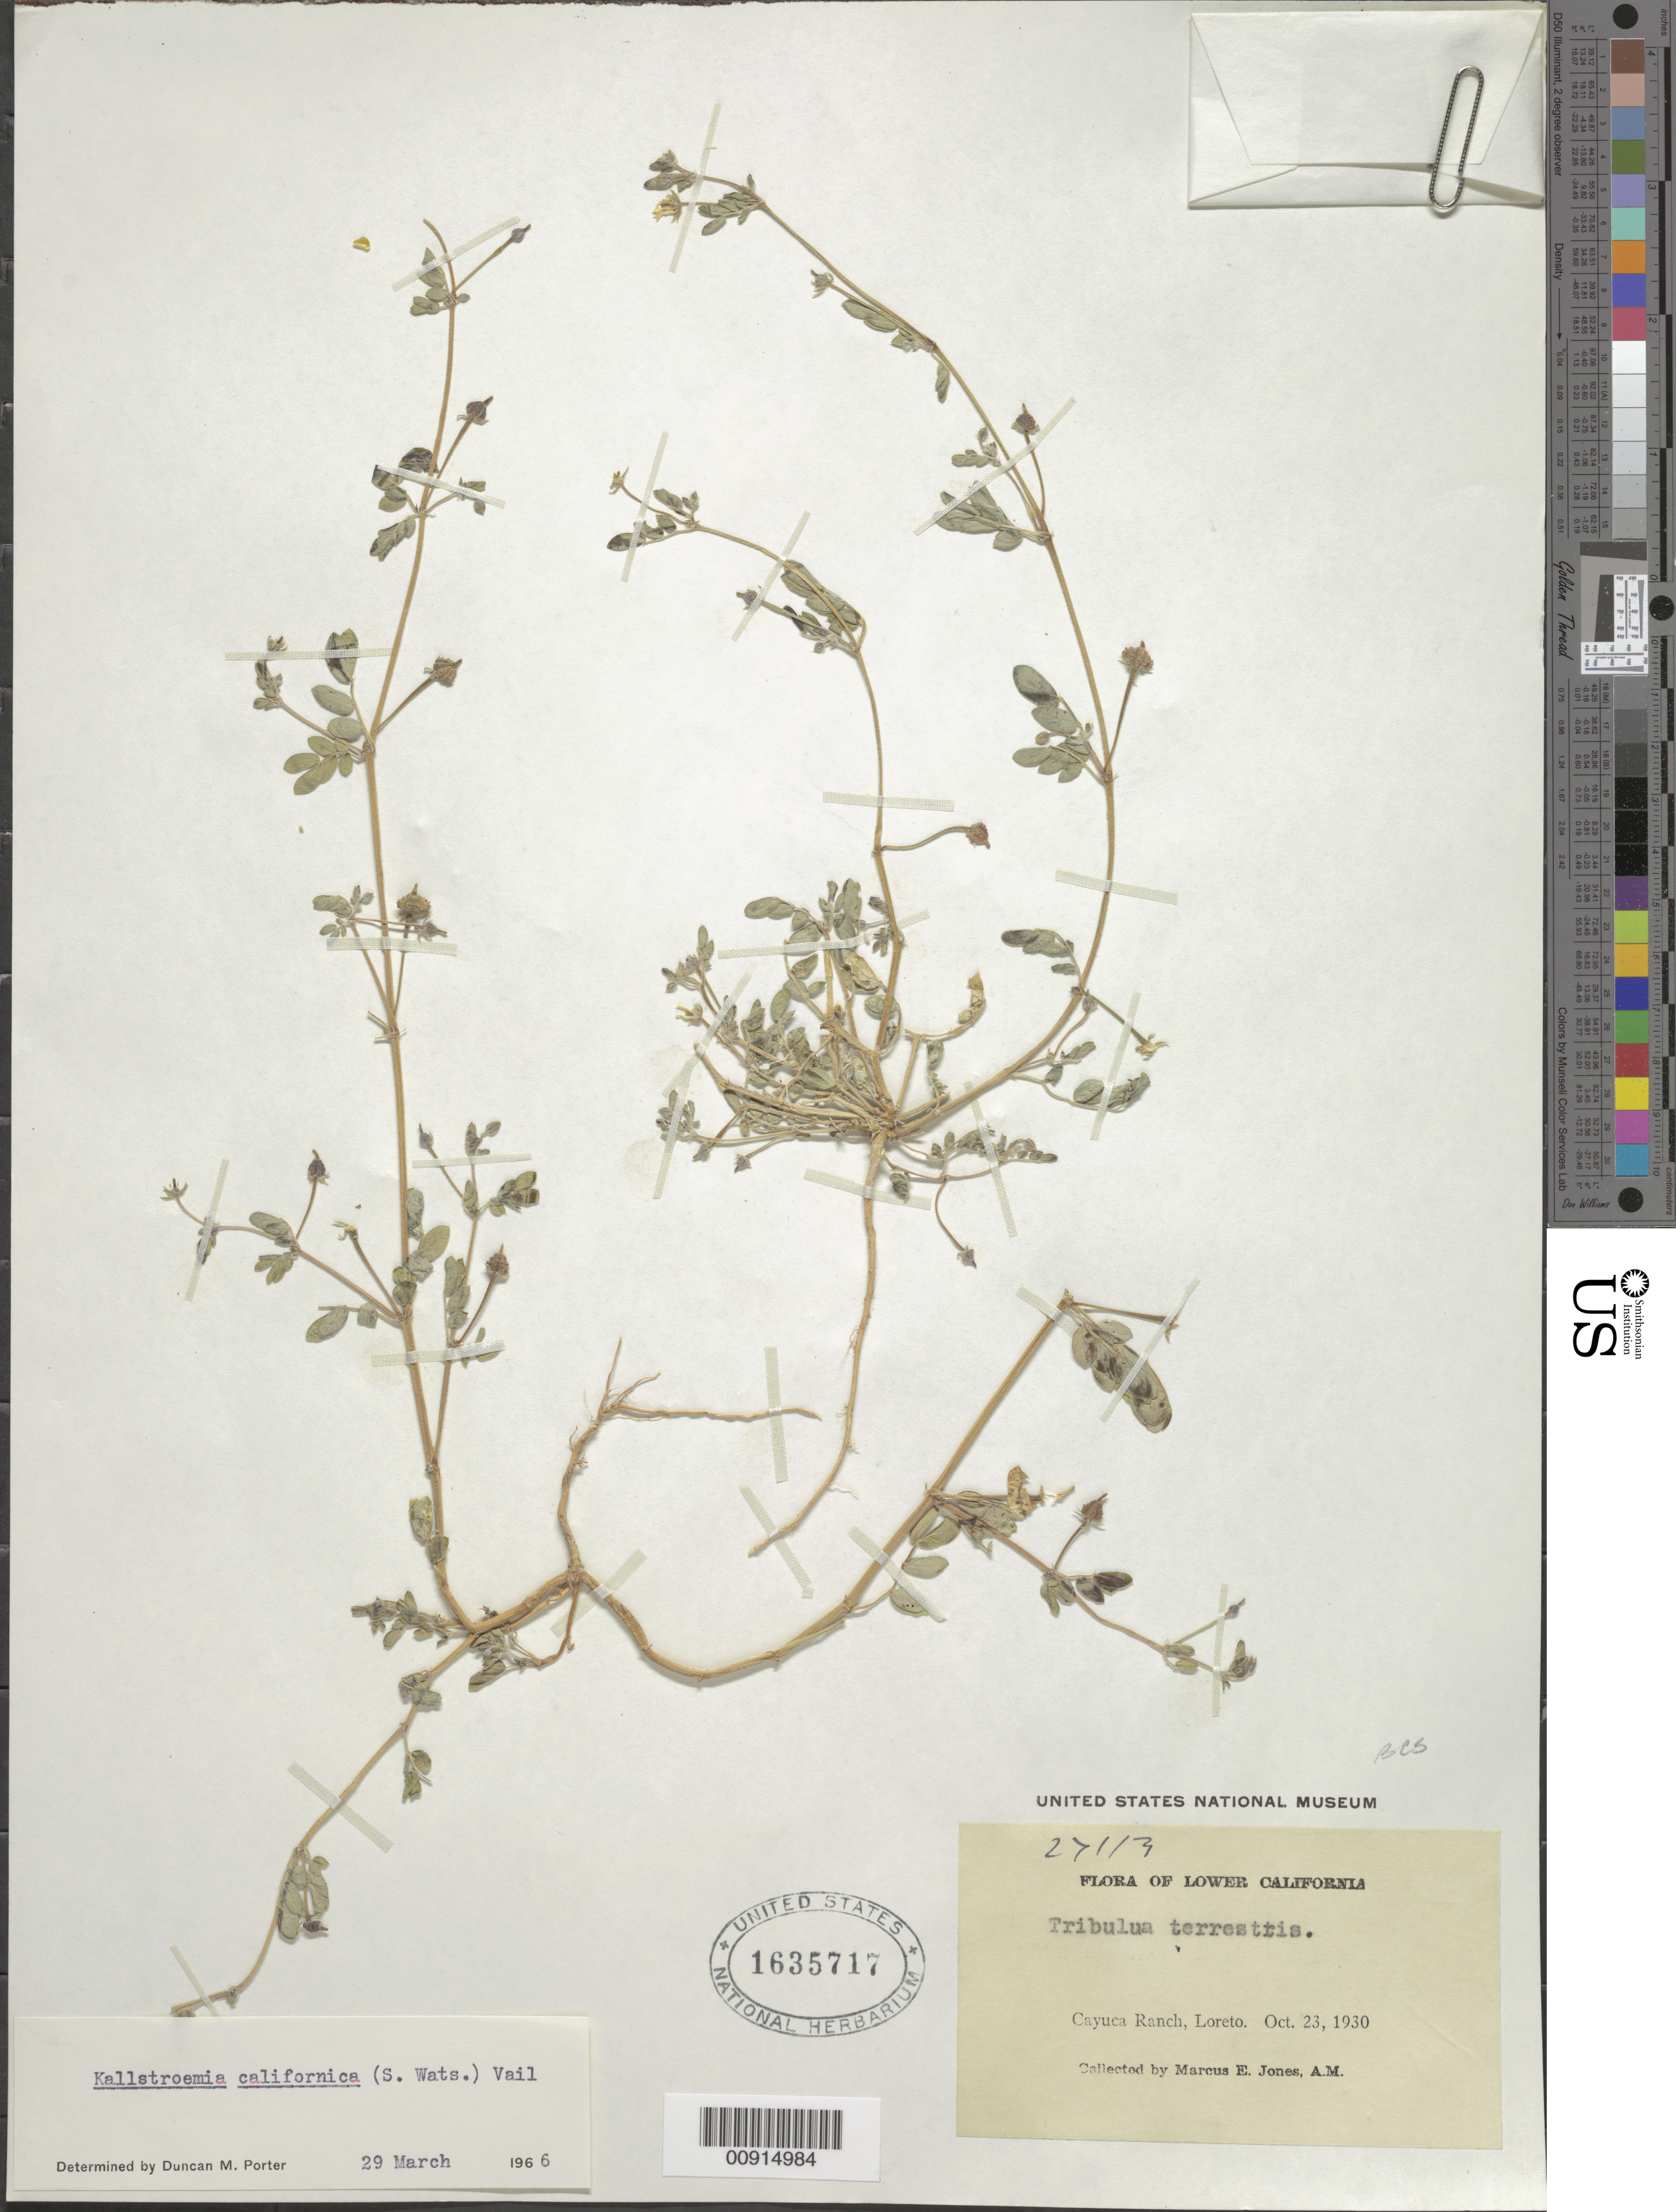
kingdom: Plantae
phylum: Tracheophyta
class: Magnoliopsida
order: Zygophyllales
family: Zygophyllaceae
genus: Kallstroemia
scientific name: Kallstroemia californica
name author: (S. Watson) Vail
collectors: M. E. Jones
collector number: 27113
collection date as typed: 23 Oct 1930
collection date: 1930-10-23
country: Mexico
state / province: Baja California Sur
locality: Cayuca Ranch, Loreto. Lower California.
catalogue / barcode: US 1635717